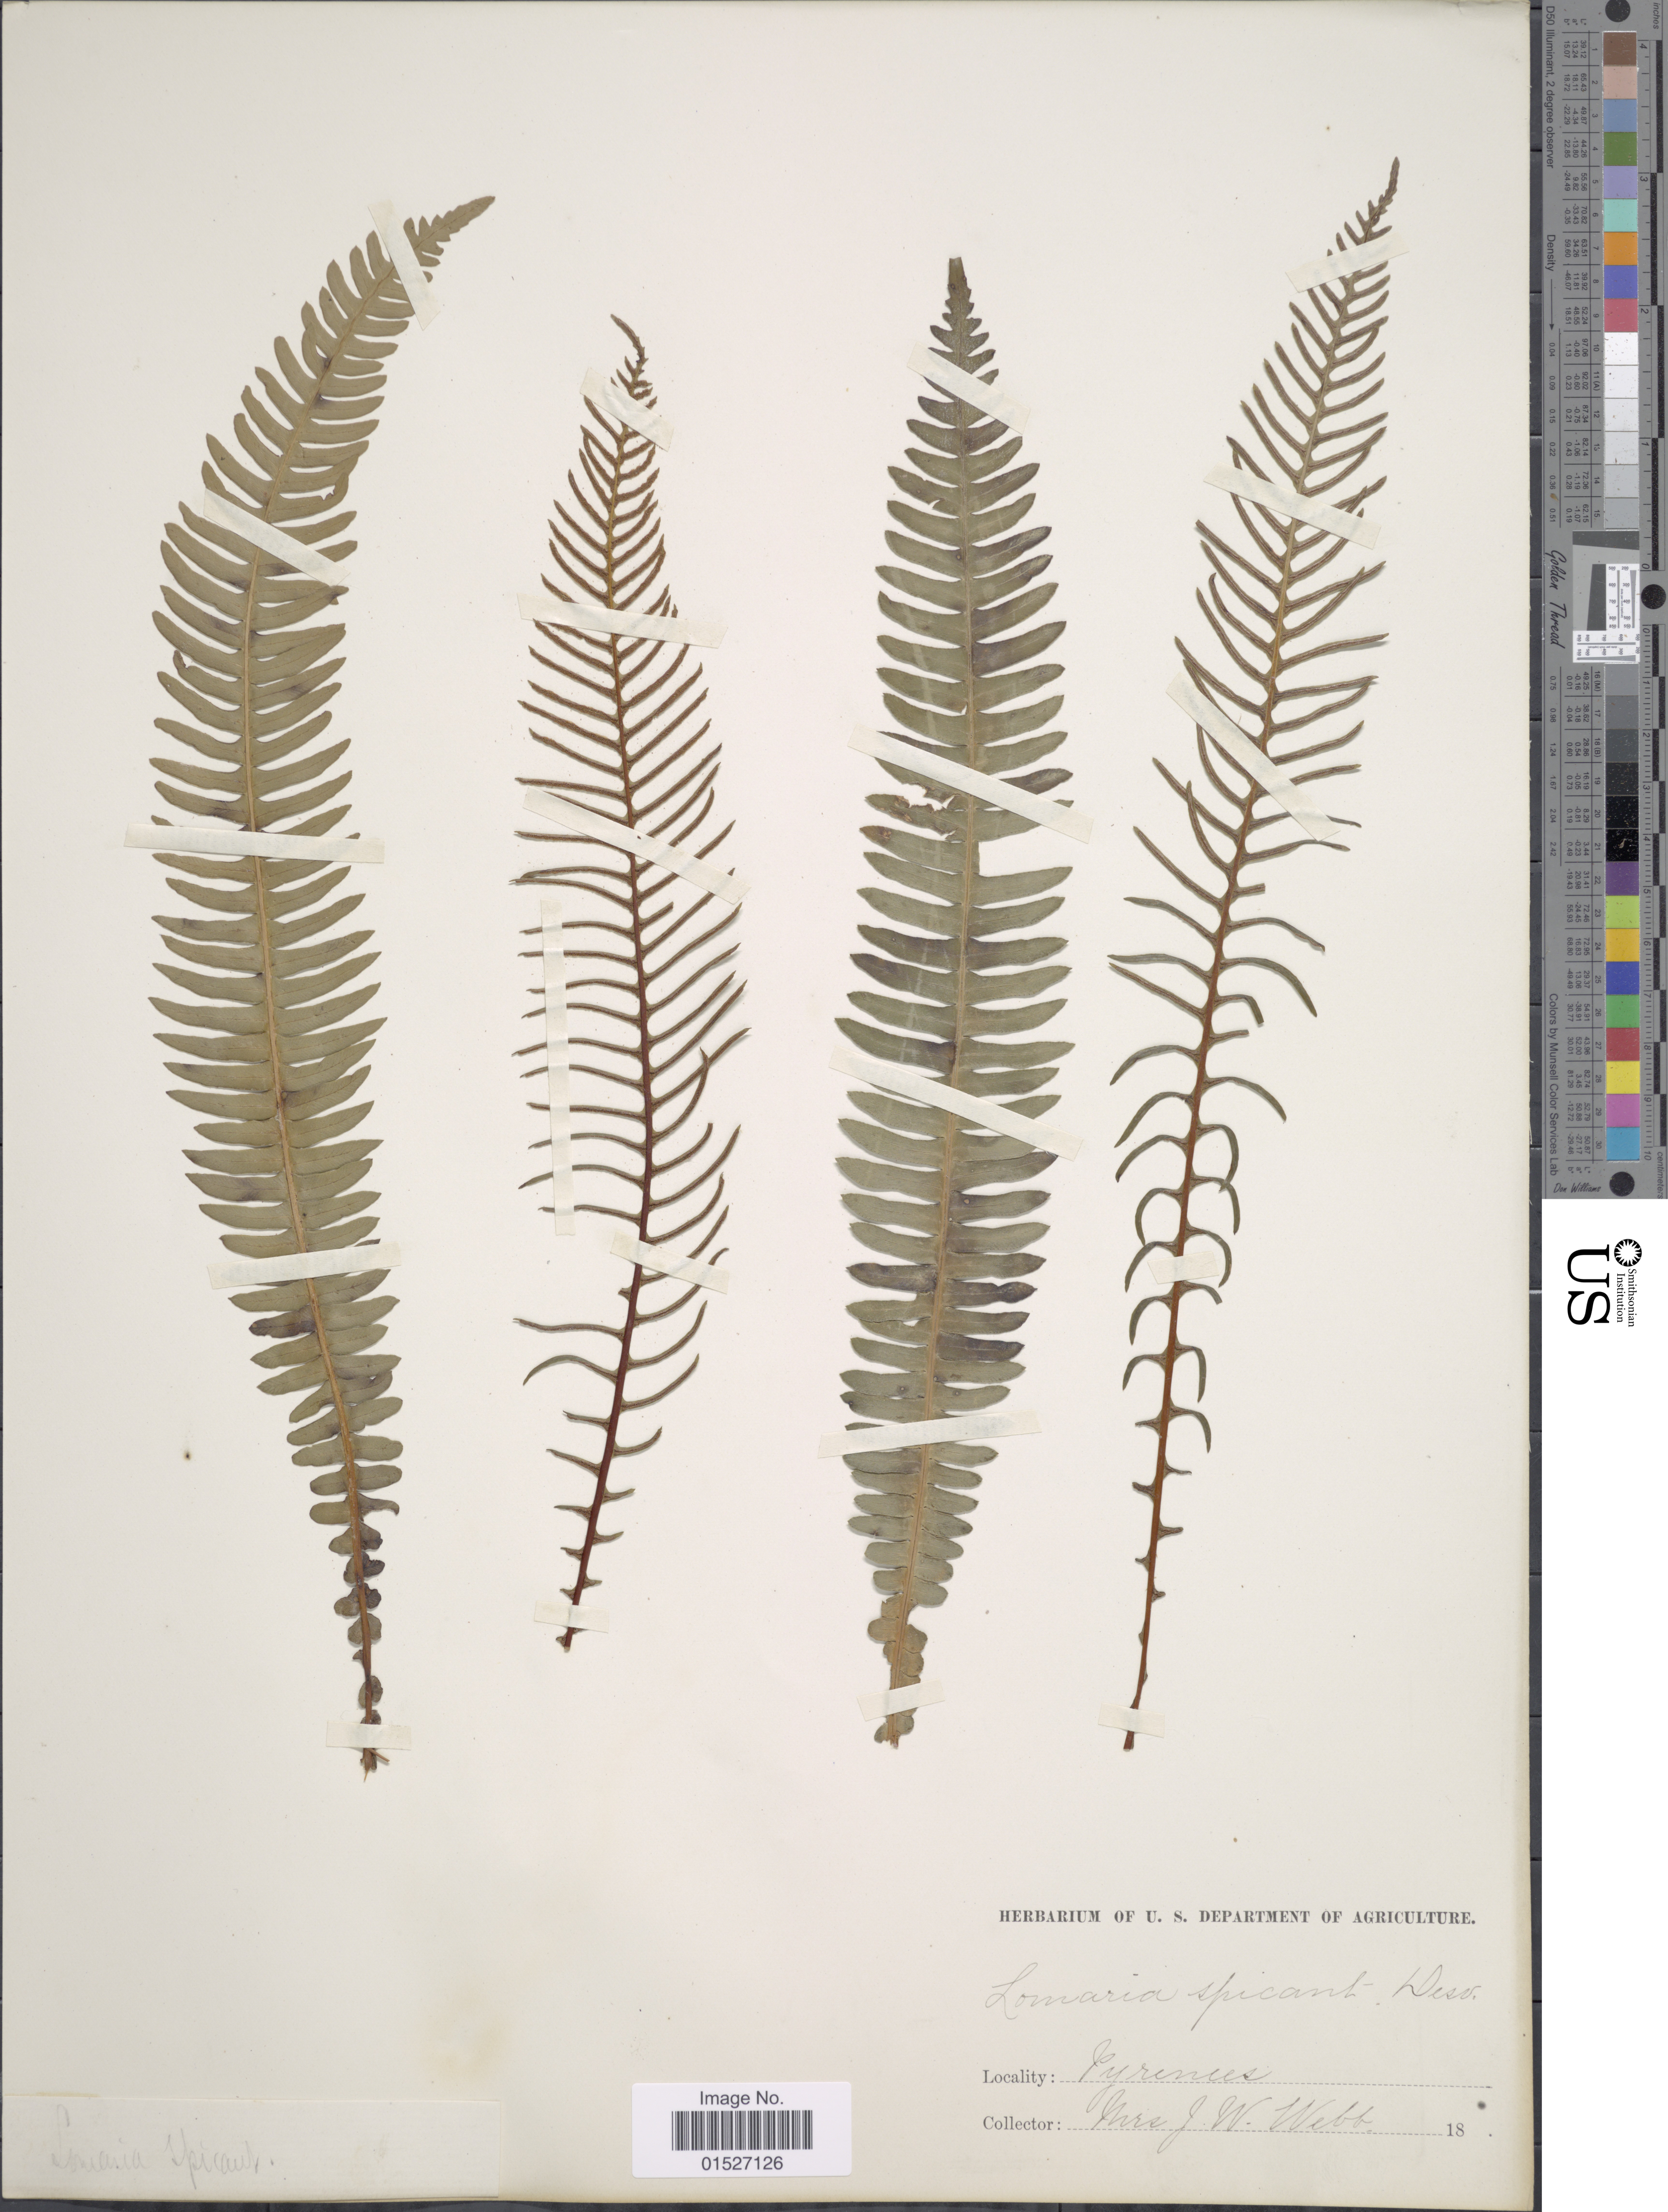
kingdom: Plantae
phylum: Tracheophyta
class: Polypodiopsida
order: Polypodiales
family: Blechnaceae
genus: Blechnum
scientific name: Blechnum spicant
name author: (L.) Sm.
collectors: J. Webb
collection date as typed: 18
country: France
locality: Pyrenees